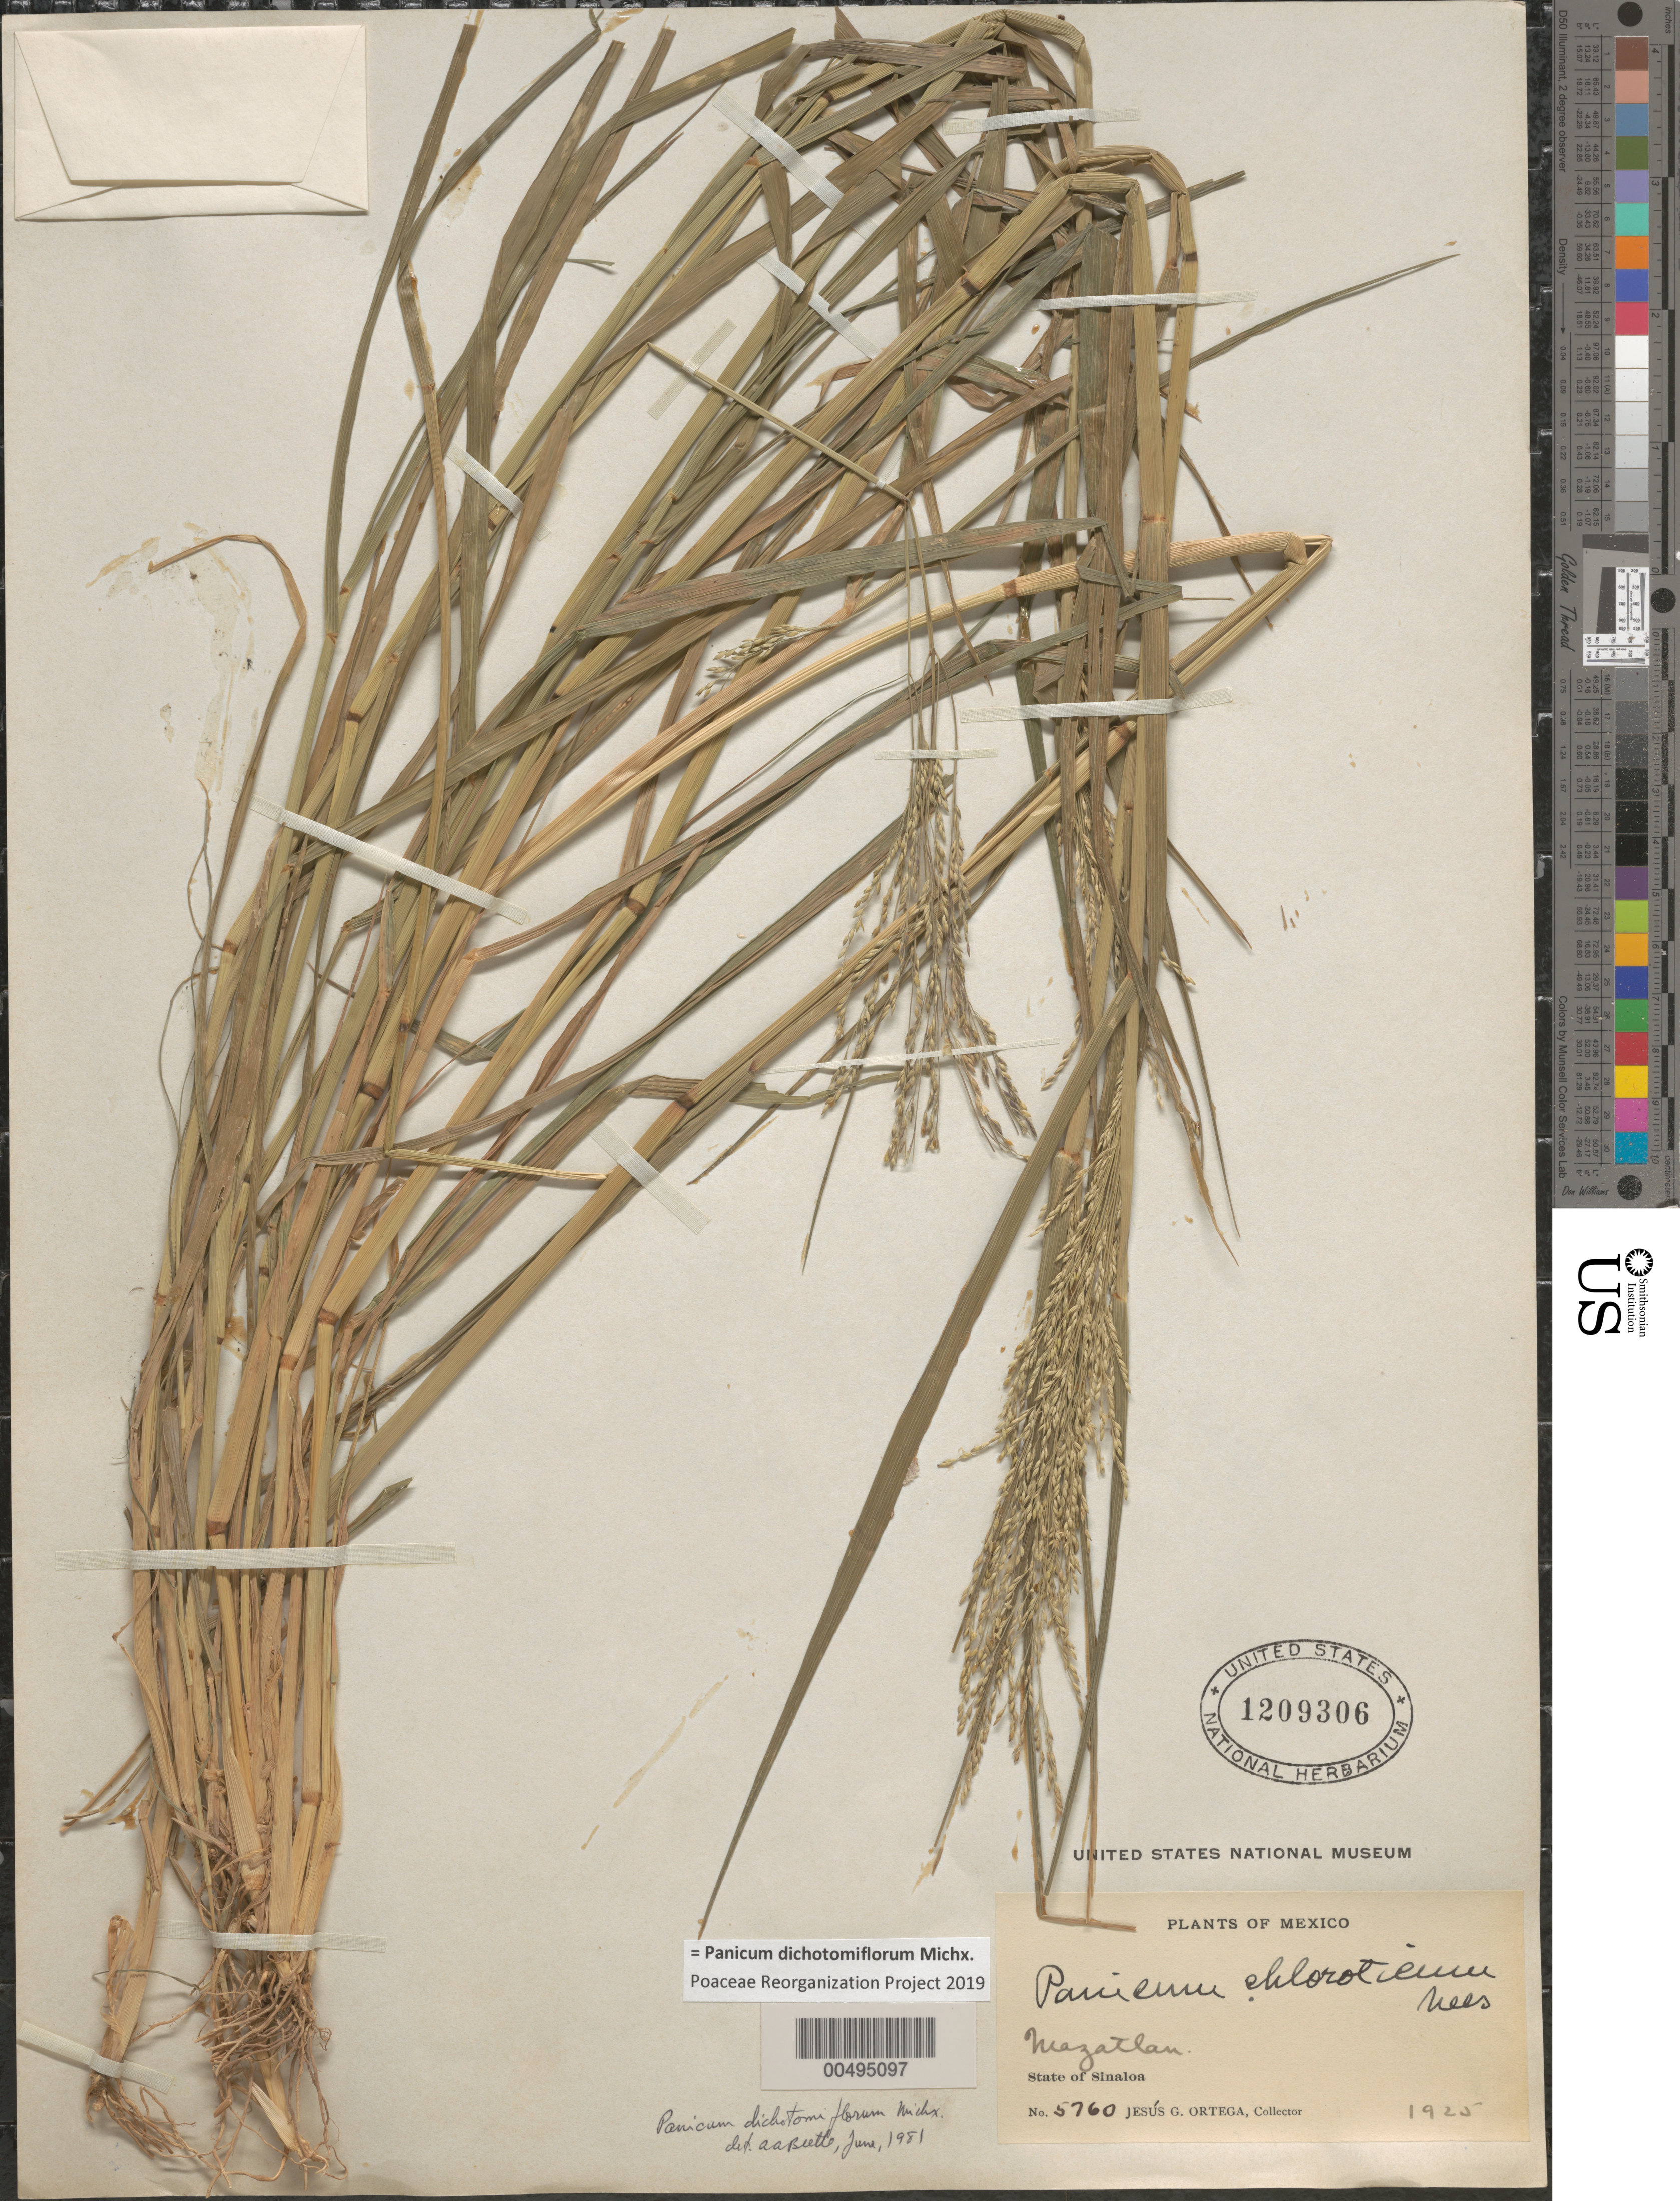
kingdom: Plantae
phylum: Tracheophyta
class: Liliopsida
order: Poales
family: Poaceae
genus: Panicum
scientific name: Panicum dichotomiflorum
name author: Michx.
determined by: Beetle, Alan A.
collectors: J. Ortega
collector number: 5760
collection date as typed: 1925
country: Mexico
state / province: Sinaloa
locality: Mazatlan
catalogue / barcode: US 1209306